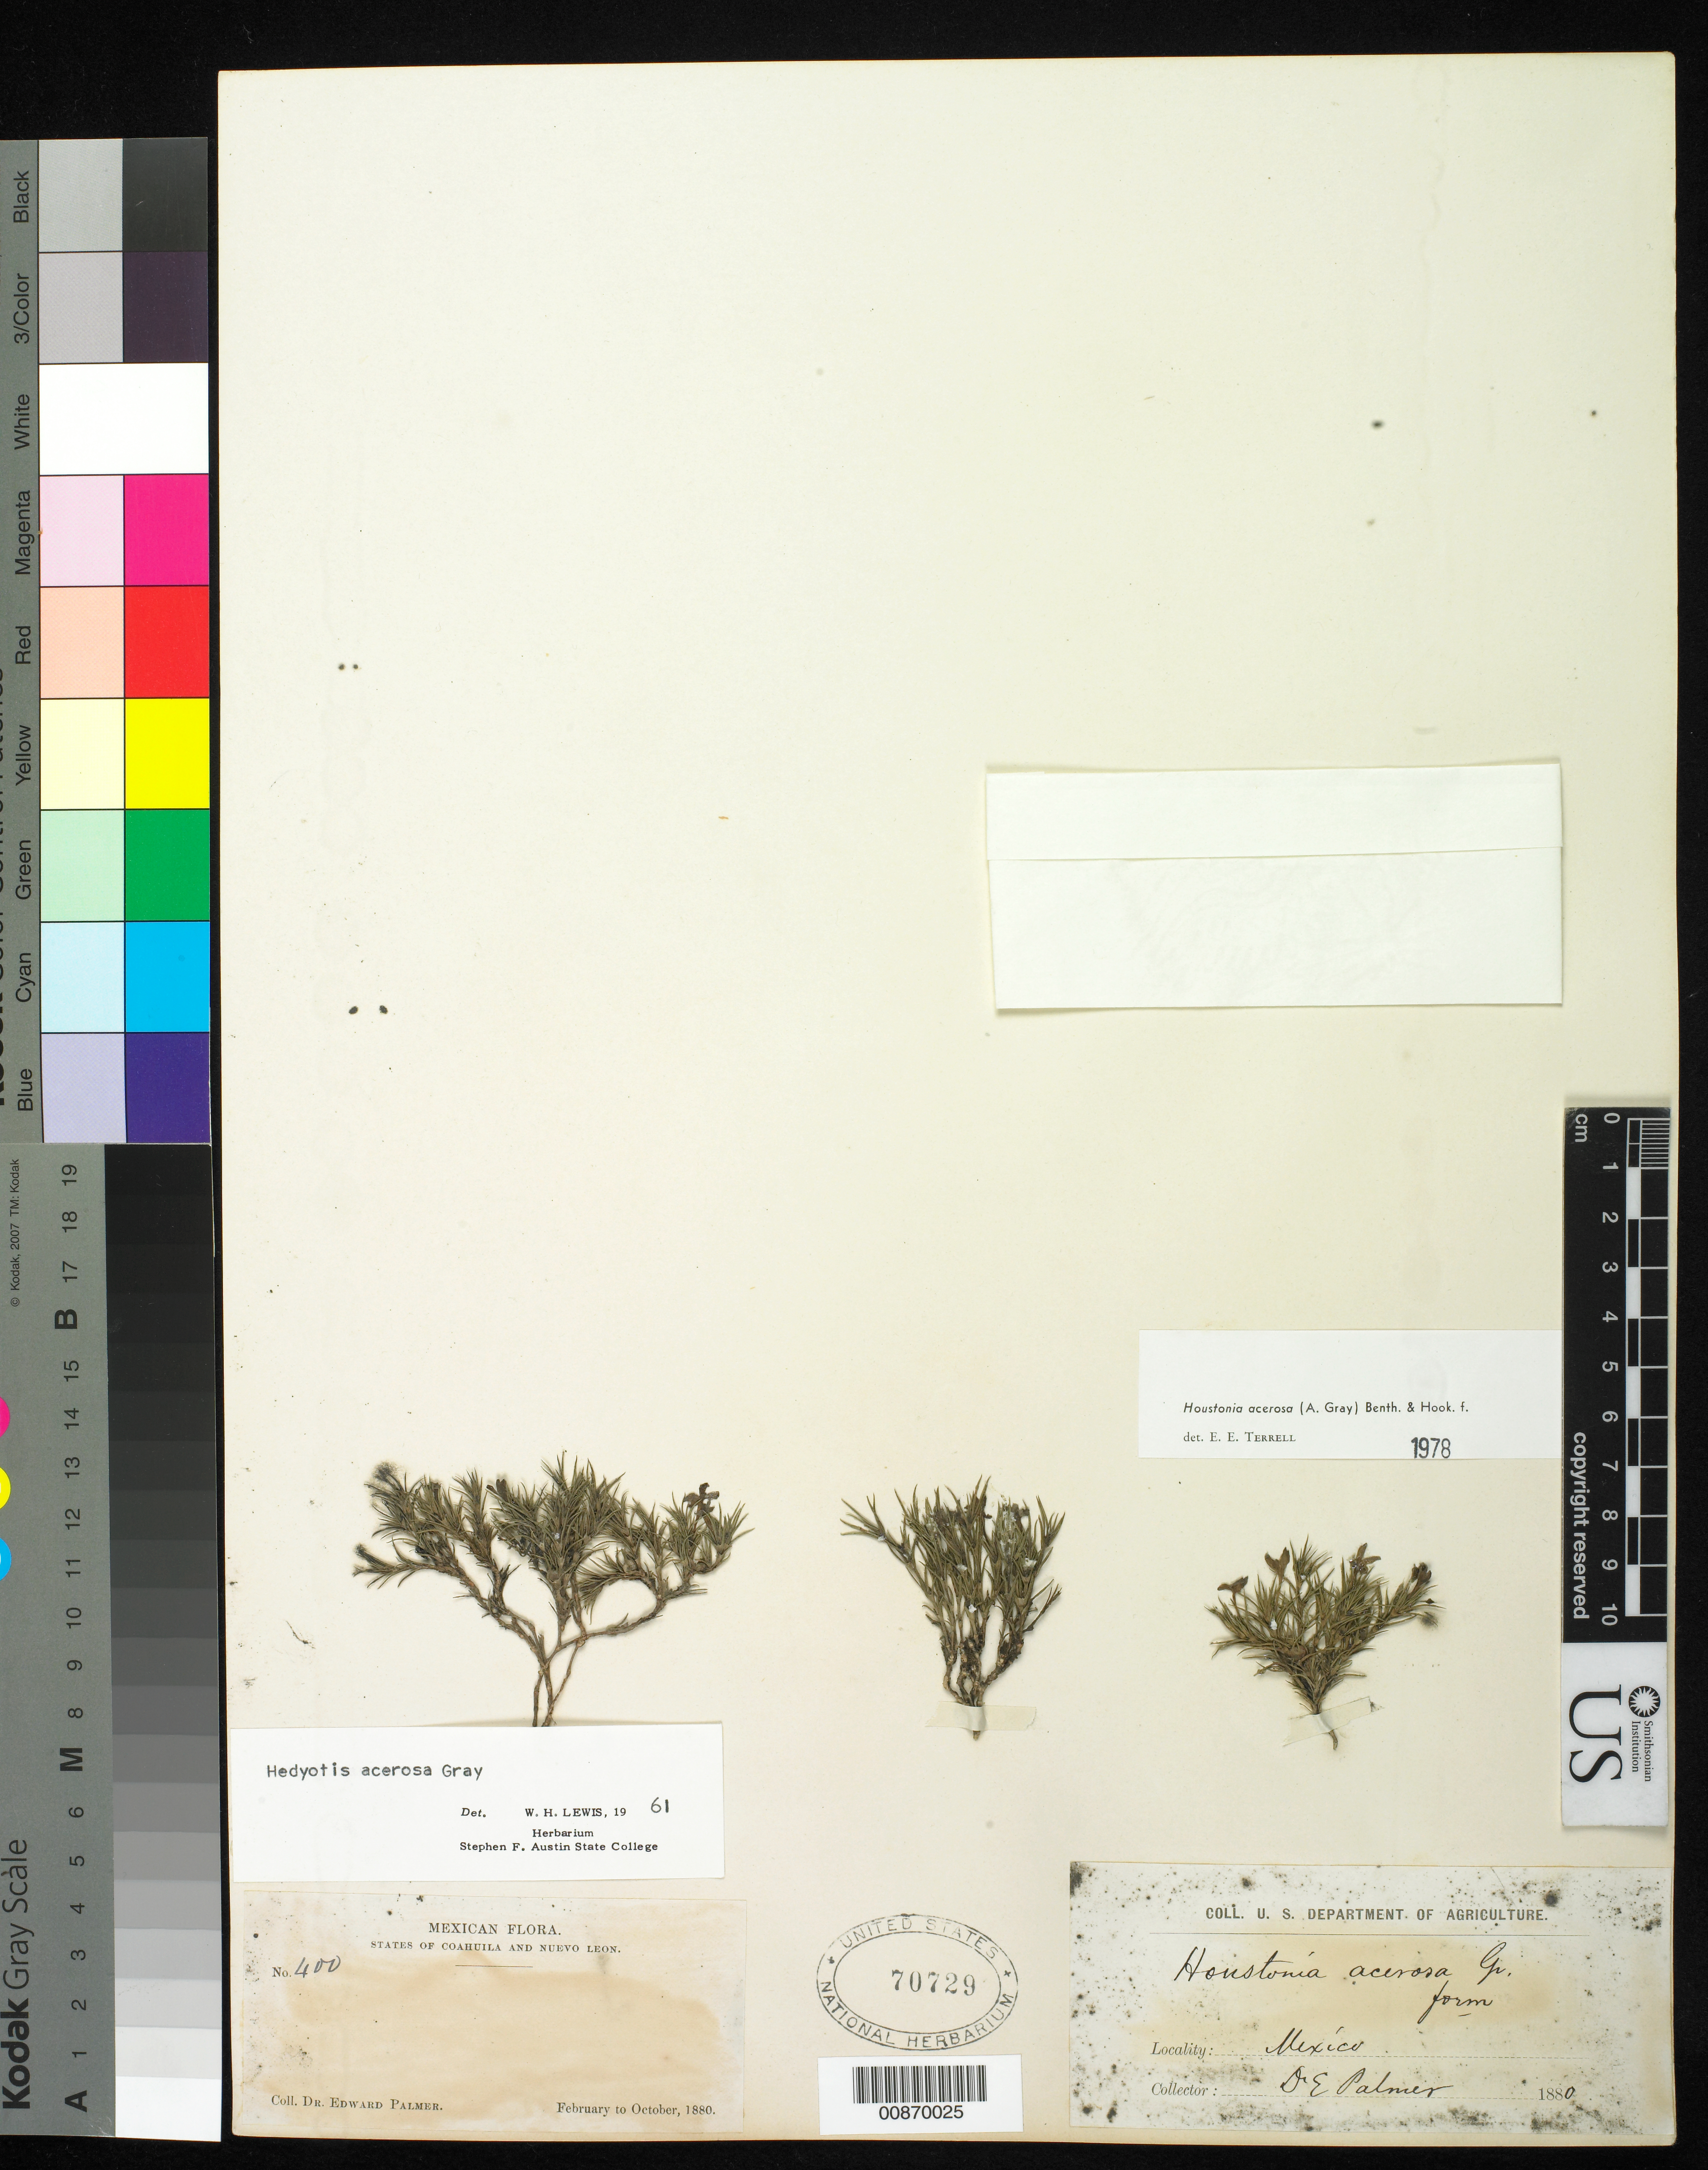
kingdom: Plantae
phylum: Tracheophyta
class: Magnoliopsida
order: Gentianales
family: Rubiaceae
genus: Houstonia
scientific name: Houstonia acerosa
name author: (A. Gray) Benth. & Hook. f.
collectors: E. Palmer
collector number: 400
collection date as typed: Feb 1880 to -- Oct 1880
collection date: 1880-02/1880-10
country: Mexico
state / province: Coahuila / Nuevo León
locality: States of Coahuila and Nuevo León.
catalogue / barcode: US 70729